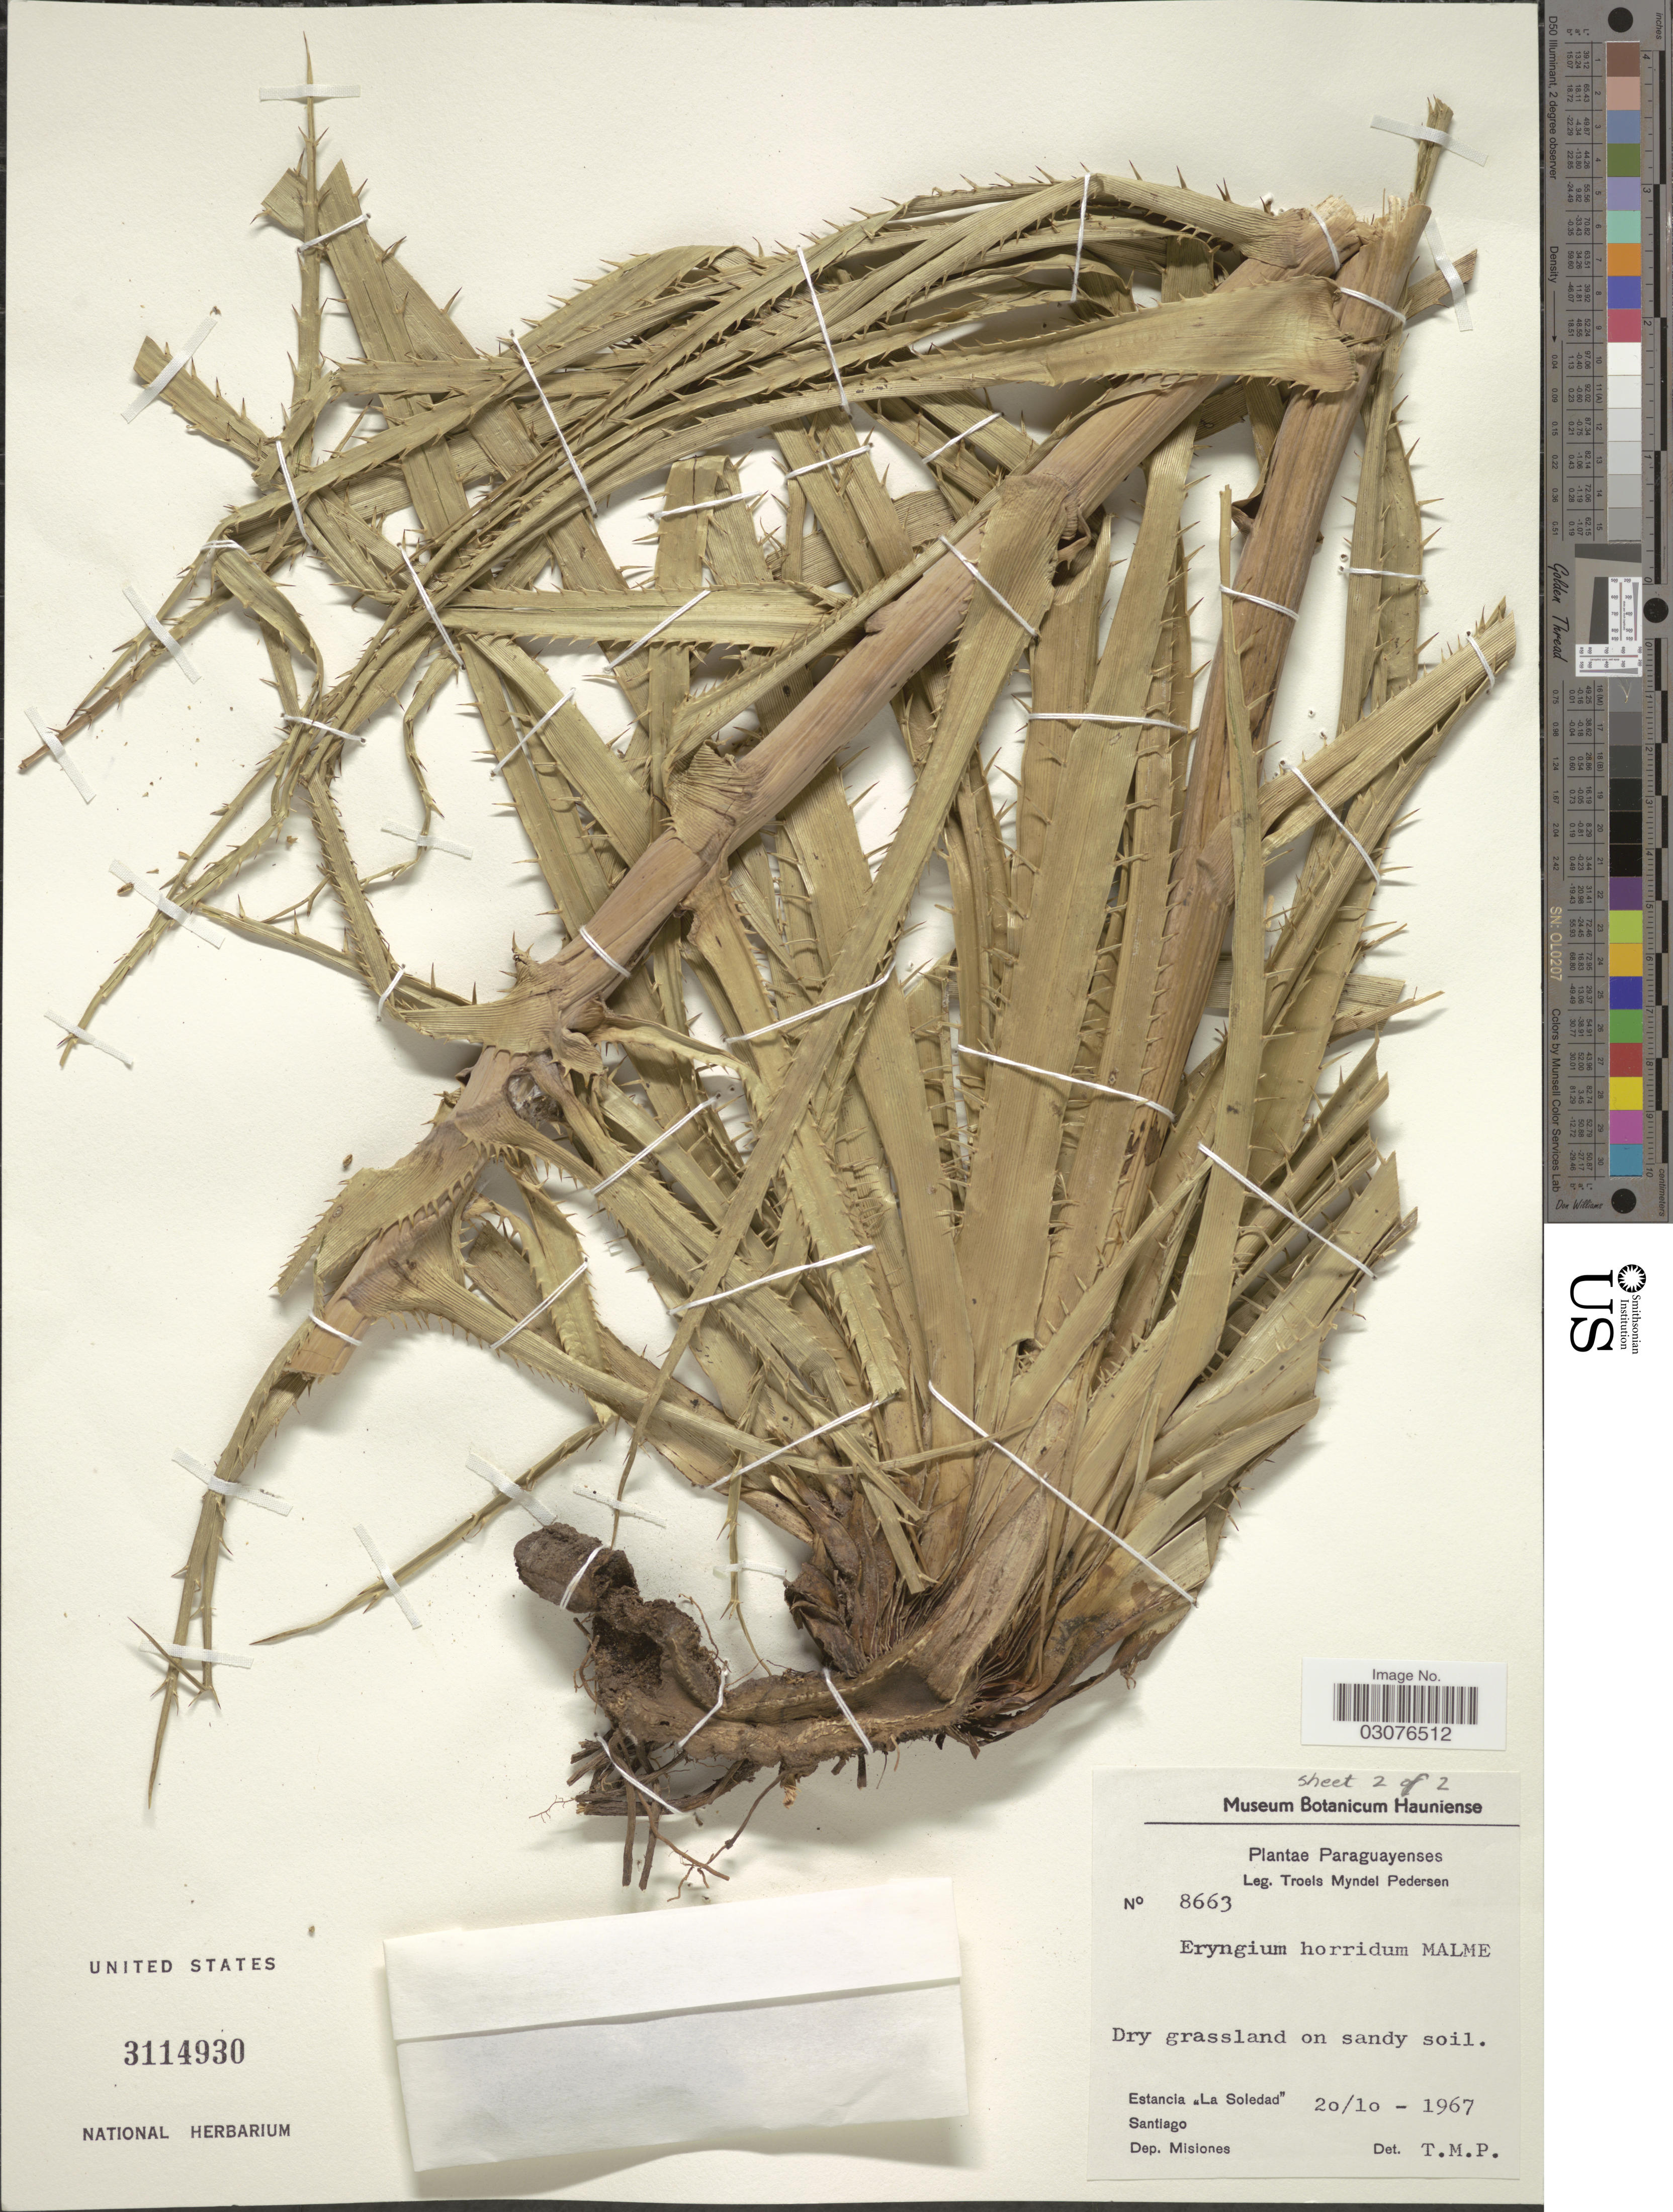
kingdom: Plantae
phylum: Tracheophyta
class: Magnoliopsida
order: Apiales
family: Apiaceae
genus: Eryngium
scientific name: Eryngium horridum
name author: Malme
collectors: T. Pederson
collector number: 8663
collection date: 1967-10-20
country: Paraguay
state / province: Misiones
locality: Estancia "La Soledad". Santiago. Dep. Misiones.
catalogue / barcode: US 3114930